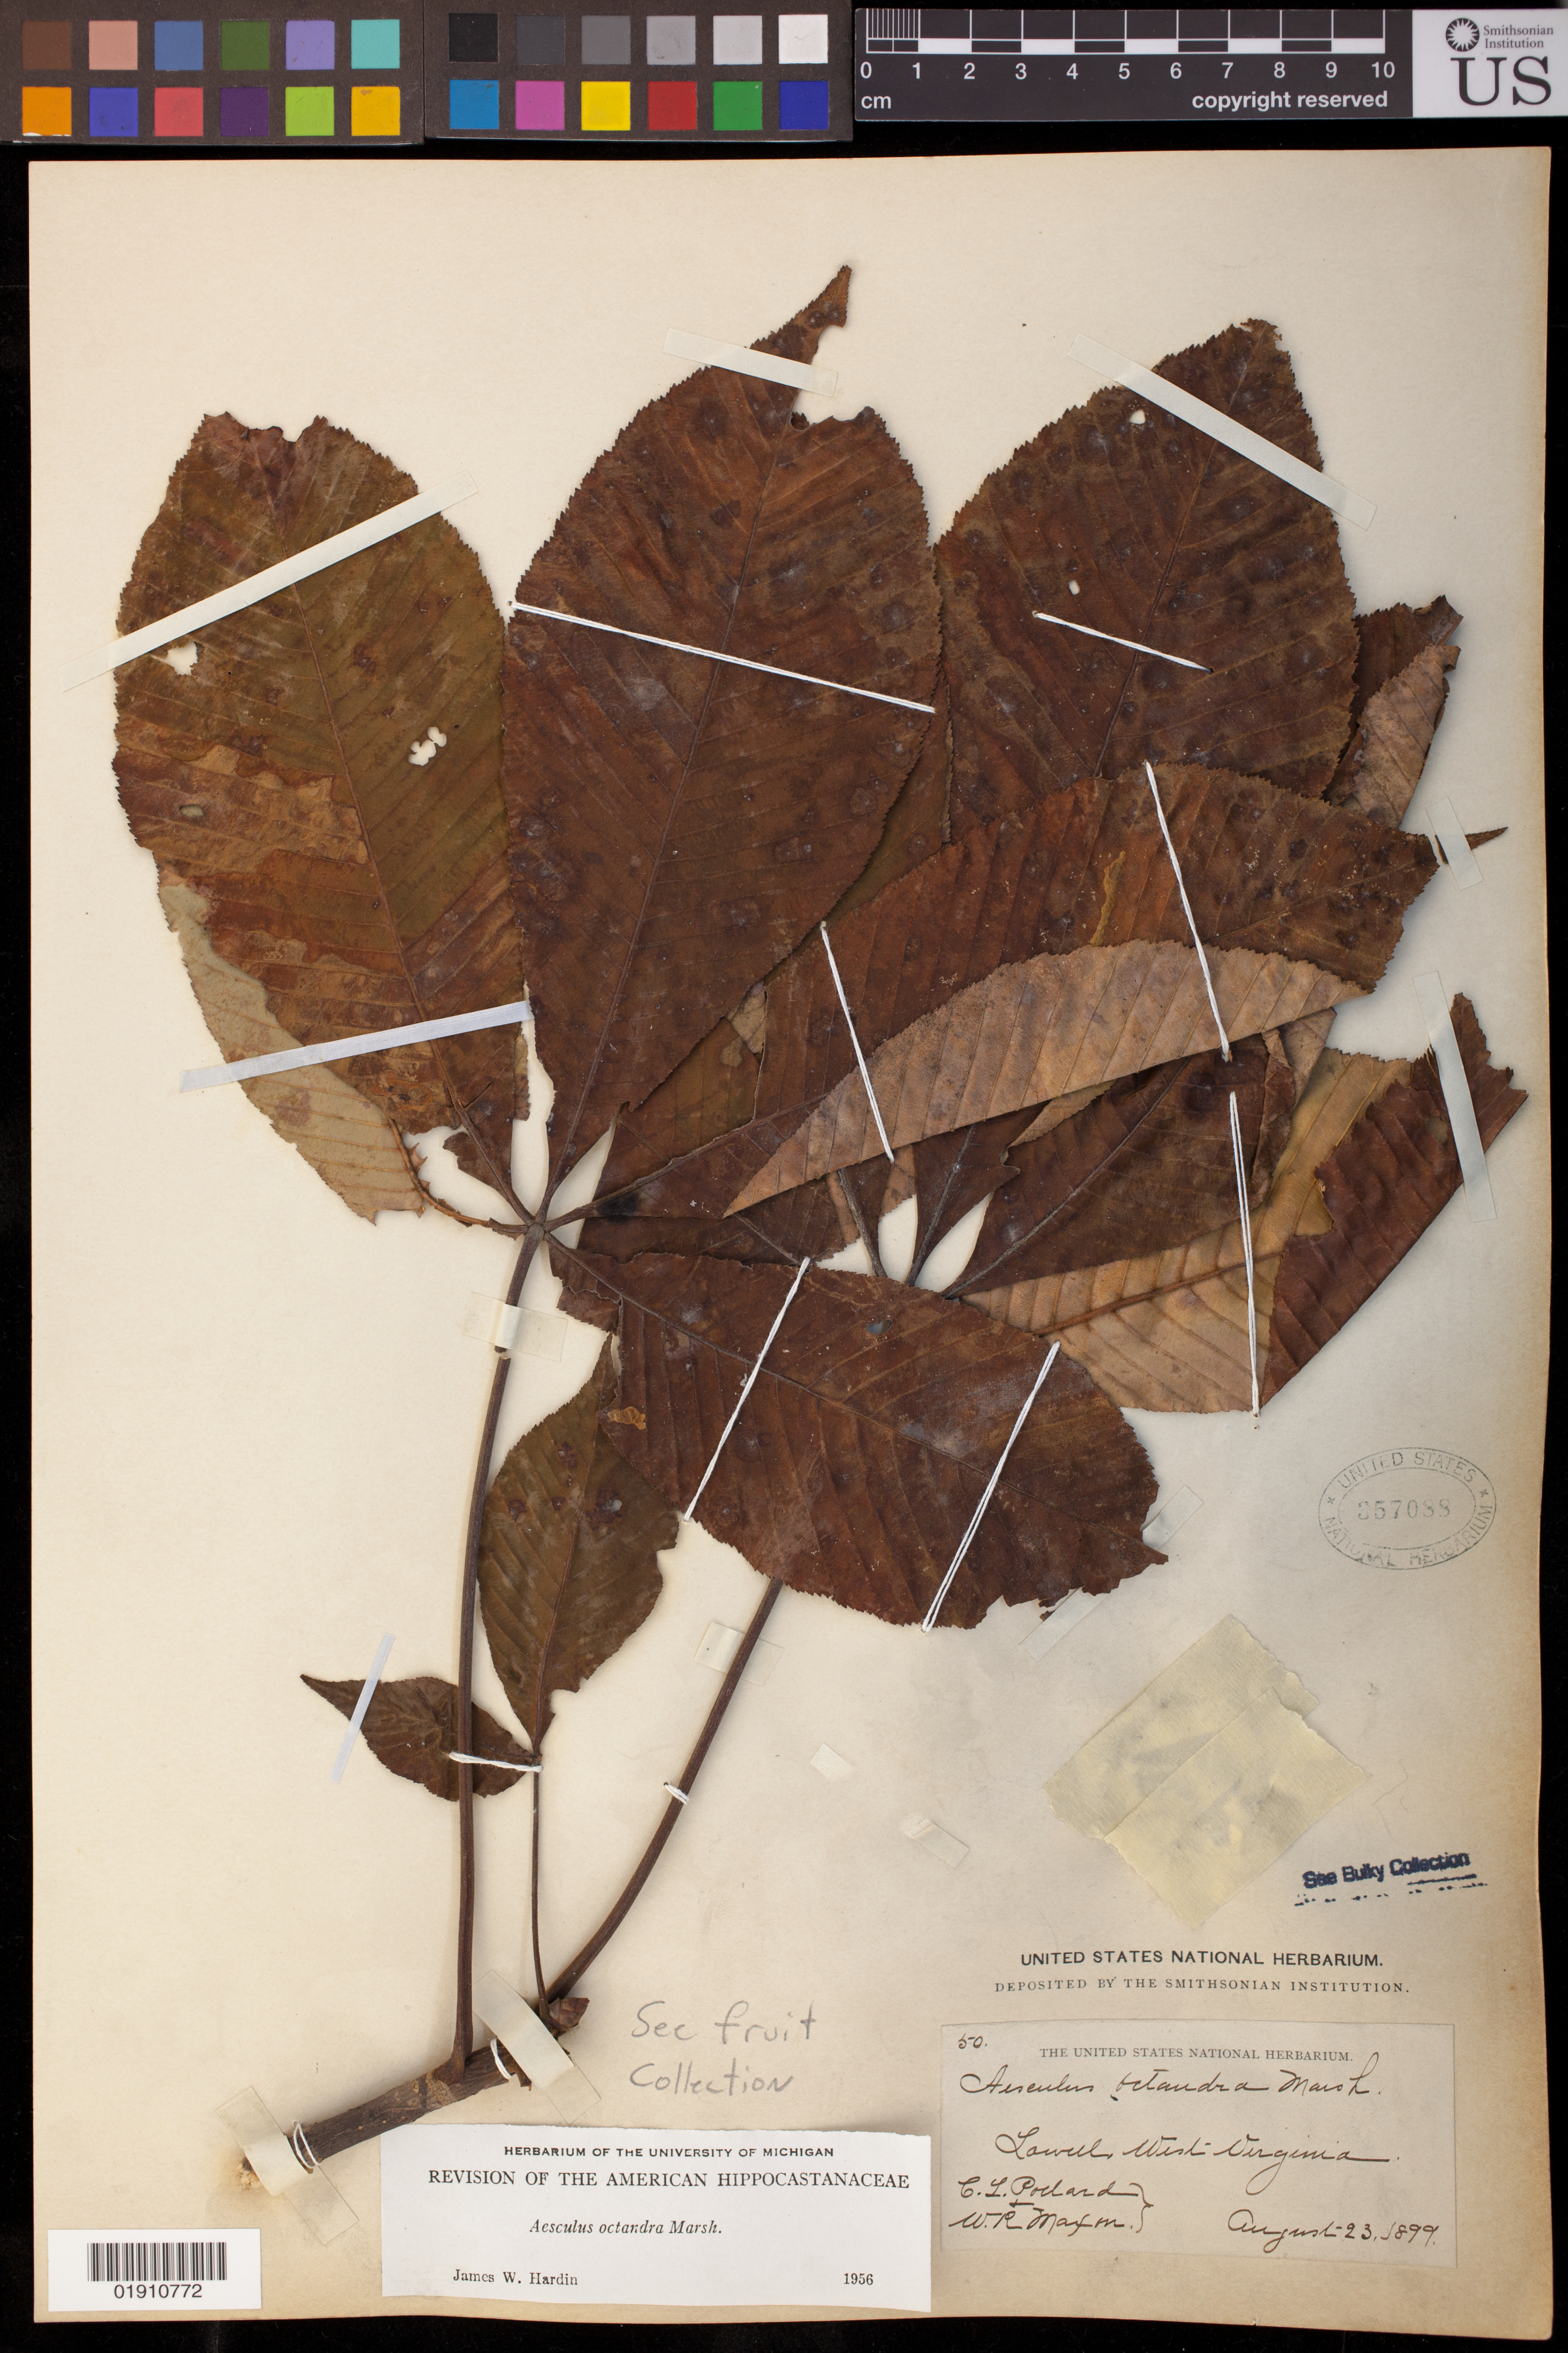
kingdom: Plantae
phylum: Tracheophyta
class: Magnoliopsida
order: Sapindales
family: Sapindaceae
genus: Aesculus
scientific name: Aesculus octandra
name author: Marshall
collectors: C. L. Pollard & W. R. Maxon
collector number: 50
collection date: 1899-08-23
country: United States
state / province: West Virginia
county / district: Summers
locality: Lowell, West Virginia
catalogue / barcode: US 357088